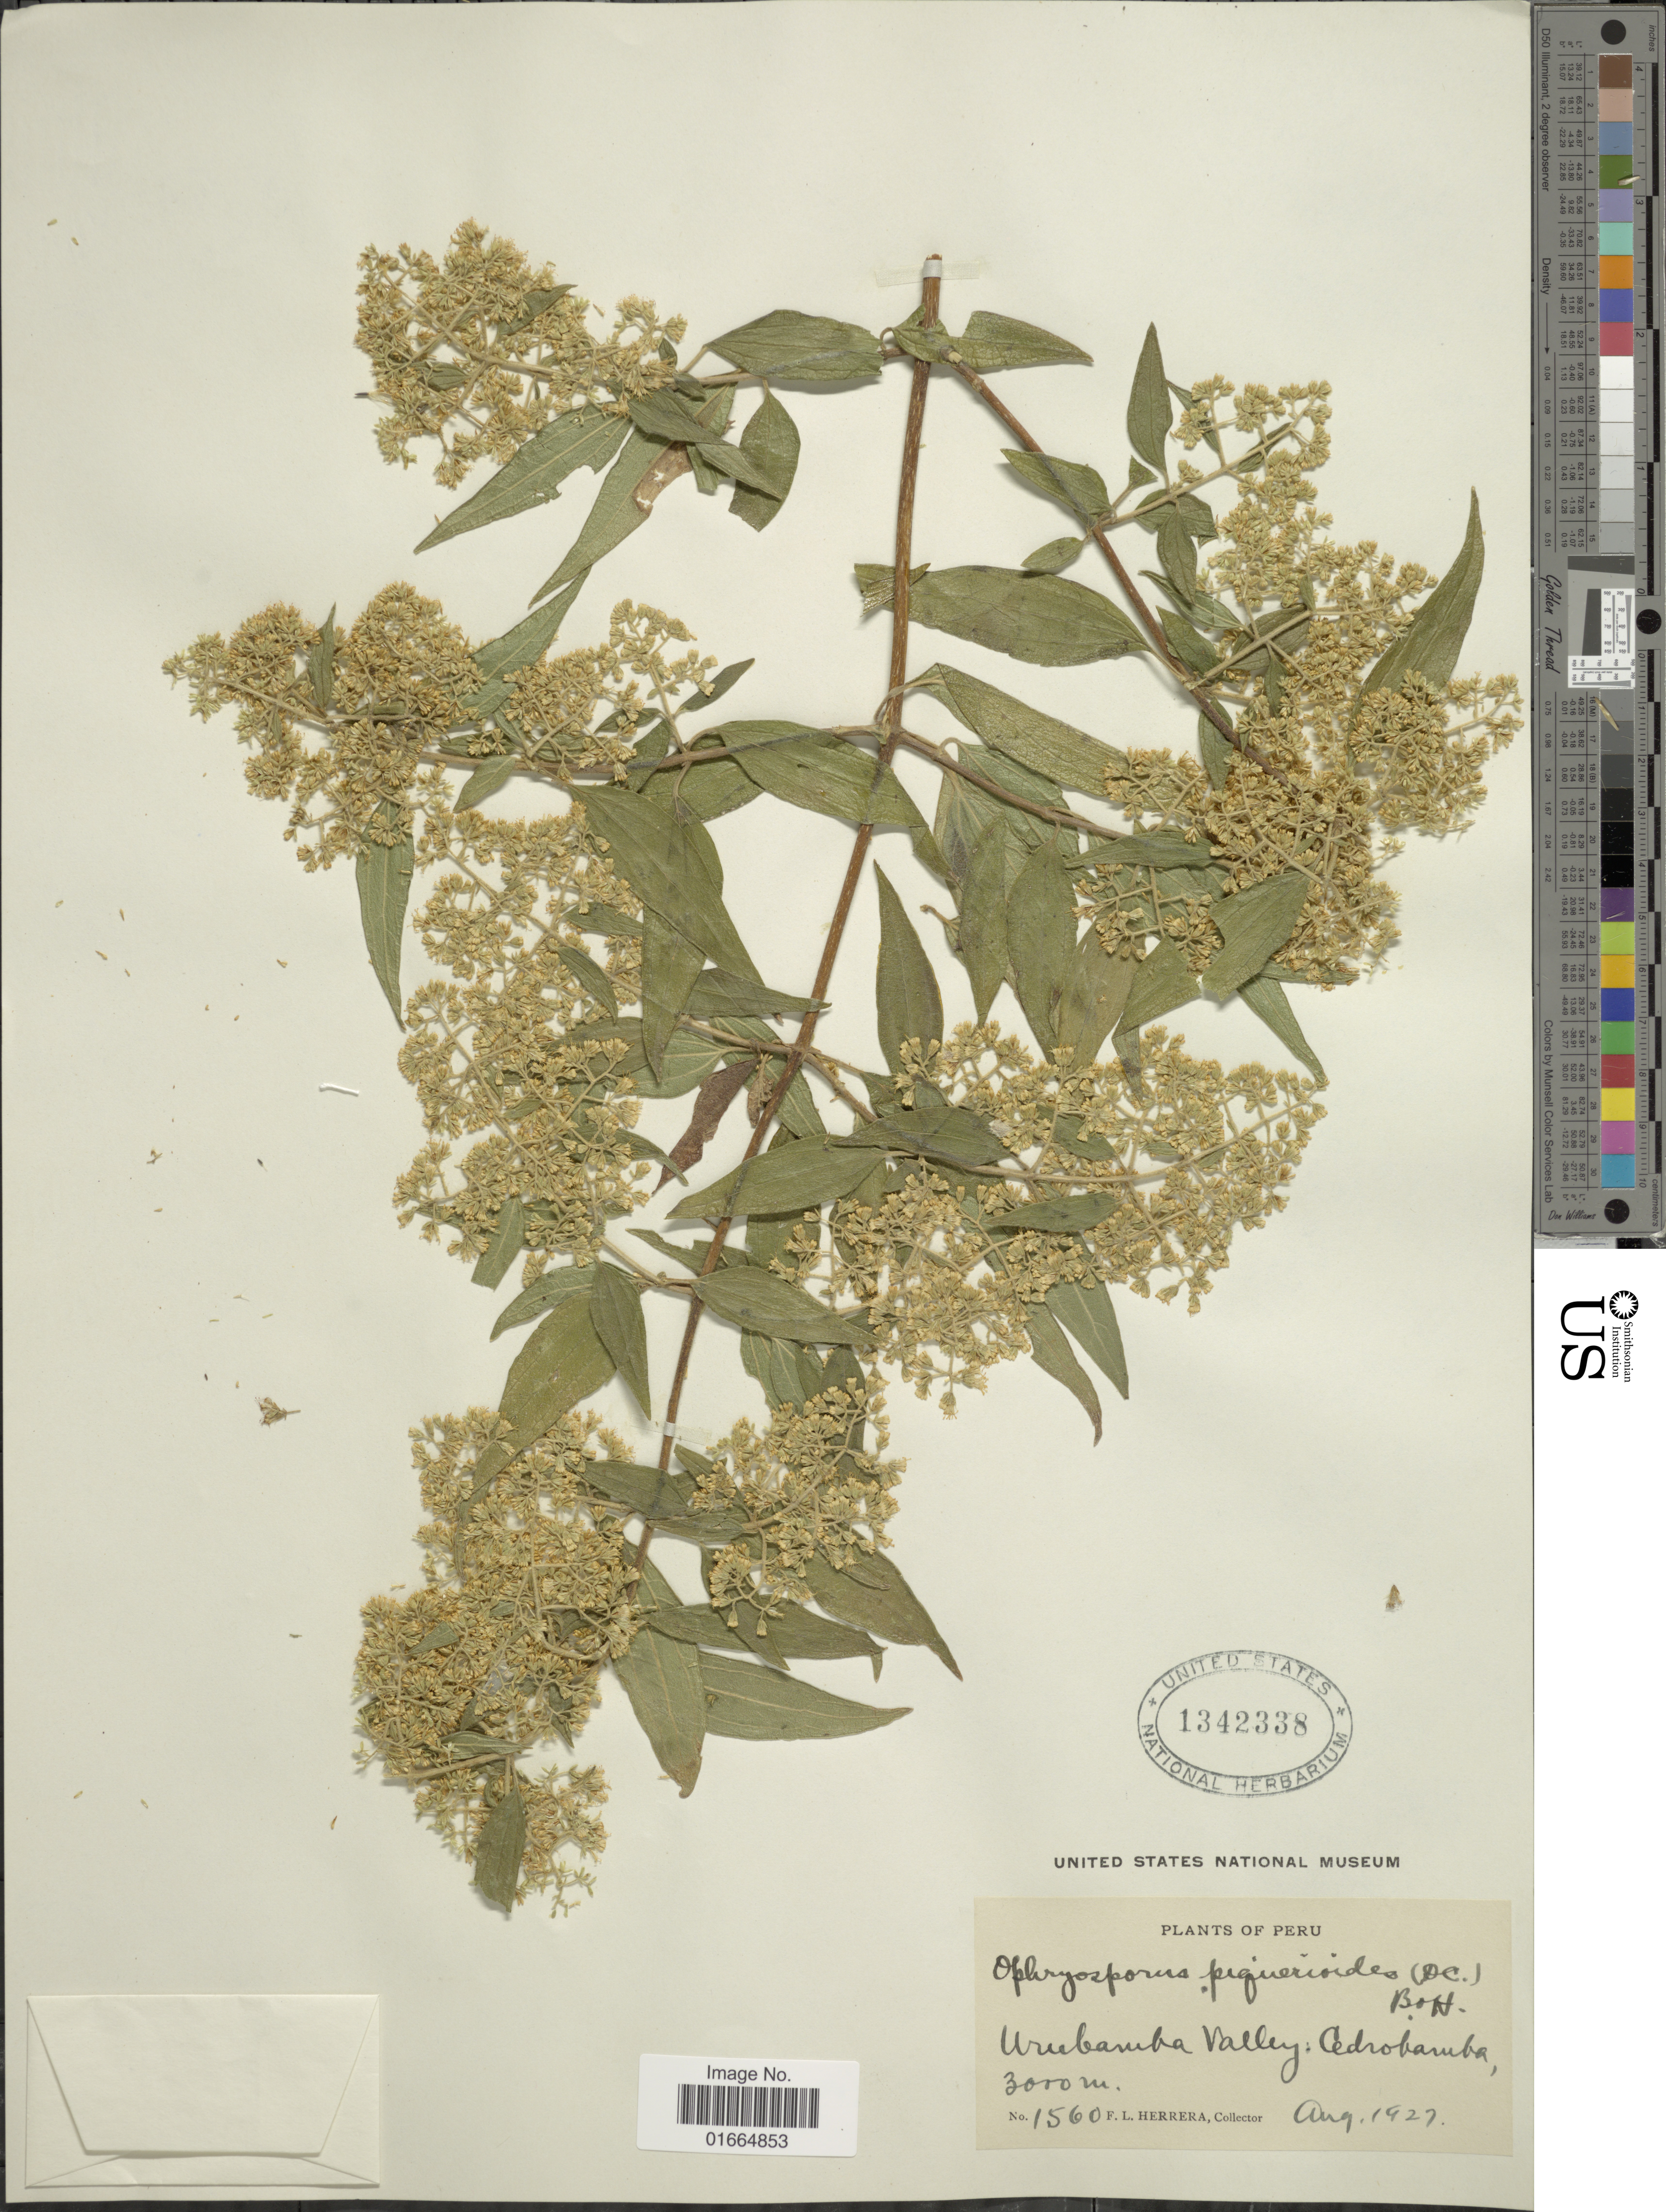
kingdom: Plantae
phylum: Tracheophyta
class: Magnoliopsida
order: Asterales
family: Asteraceae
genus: Ophryosporus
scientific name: Ophryosporus piquerioides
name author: (DC.) Benth. ex Baker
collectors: F. L. Herrera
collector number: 1560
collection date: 1927-08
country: Peru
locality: Urubamba Valley: Cedrobamba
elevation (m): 3000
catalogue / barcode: US 1342338